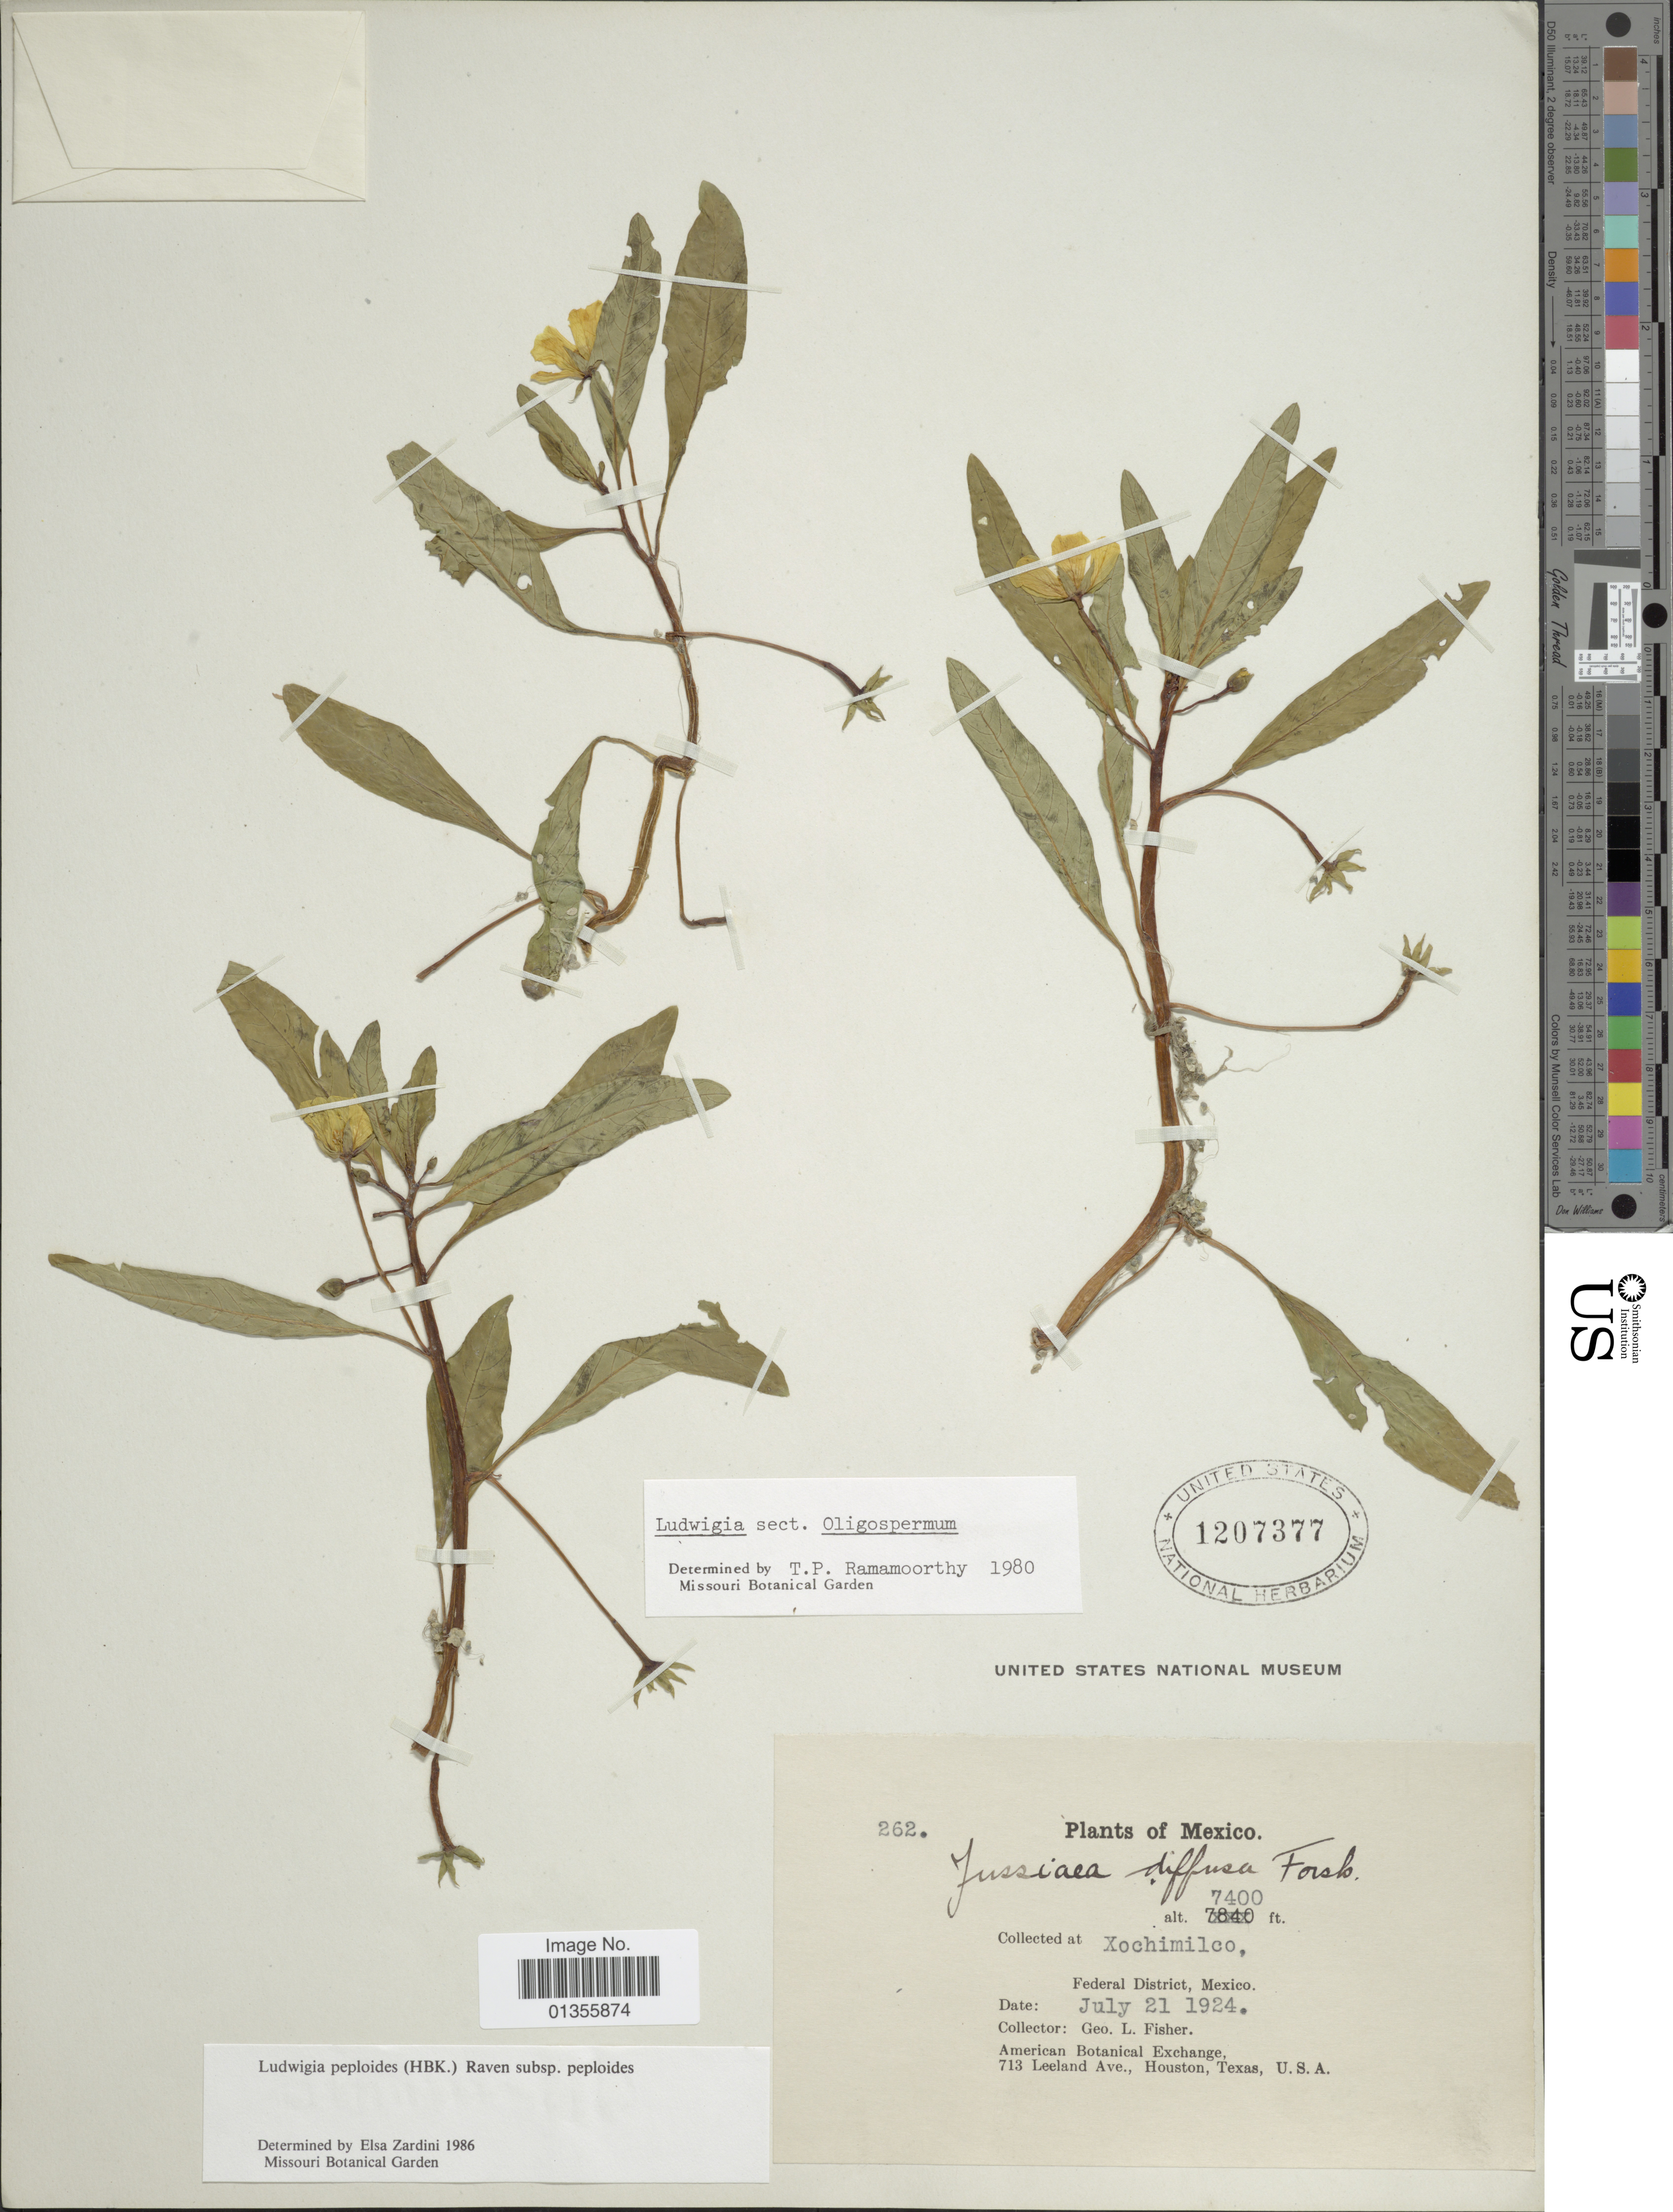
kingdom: Plantae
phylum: Tracheophyta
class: Magnoliopsida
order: Myrtales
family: Onagraceae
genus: Ludwigia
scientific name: Ludwigia peploides subsp. peploides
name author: (Kunth) P.H. Raven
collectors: G. L. Fisher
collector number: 262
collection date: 1924-07-21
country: Mexico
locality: Xochimilco, Federal District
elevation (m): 2256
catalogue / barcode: US 1207377